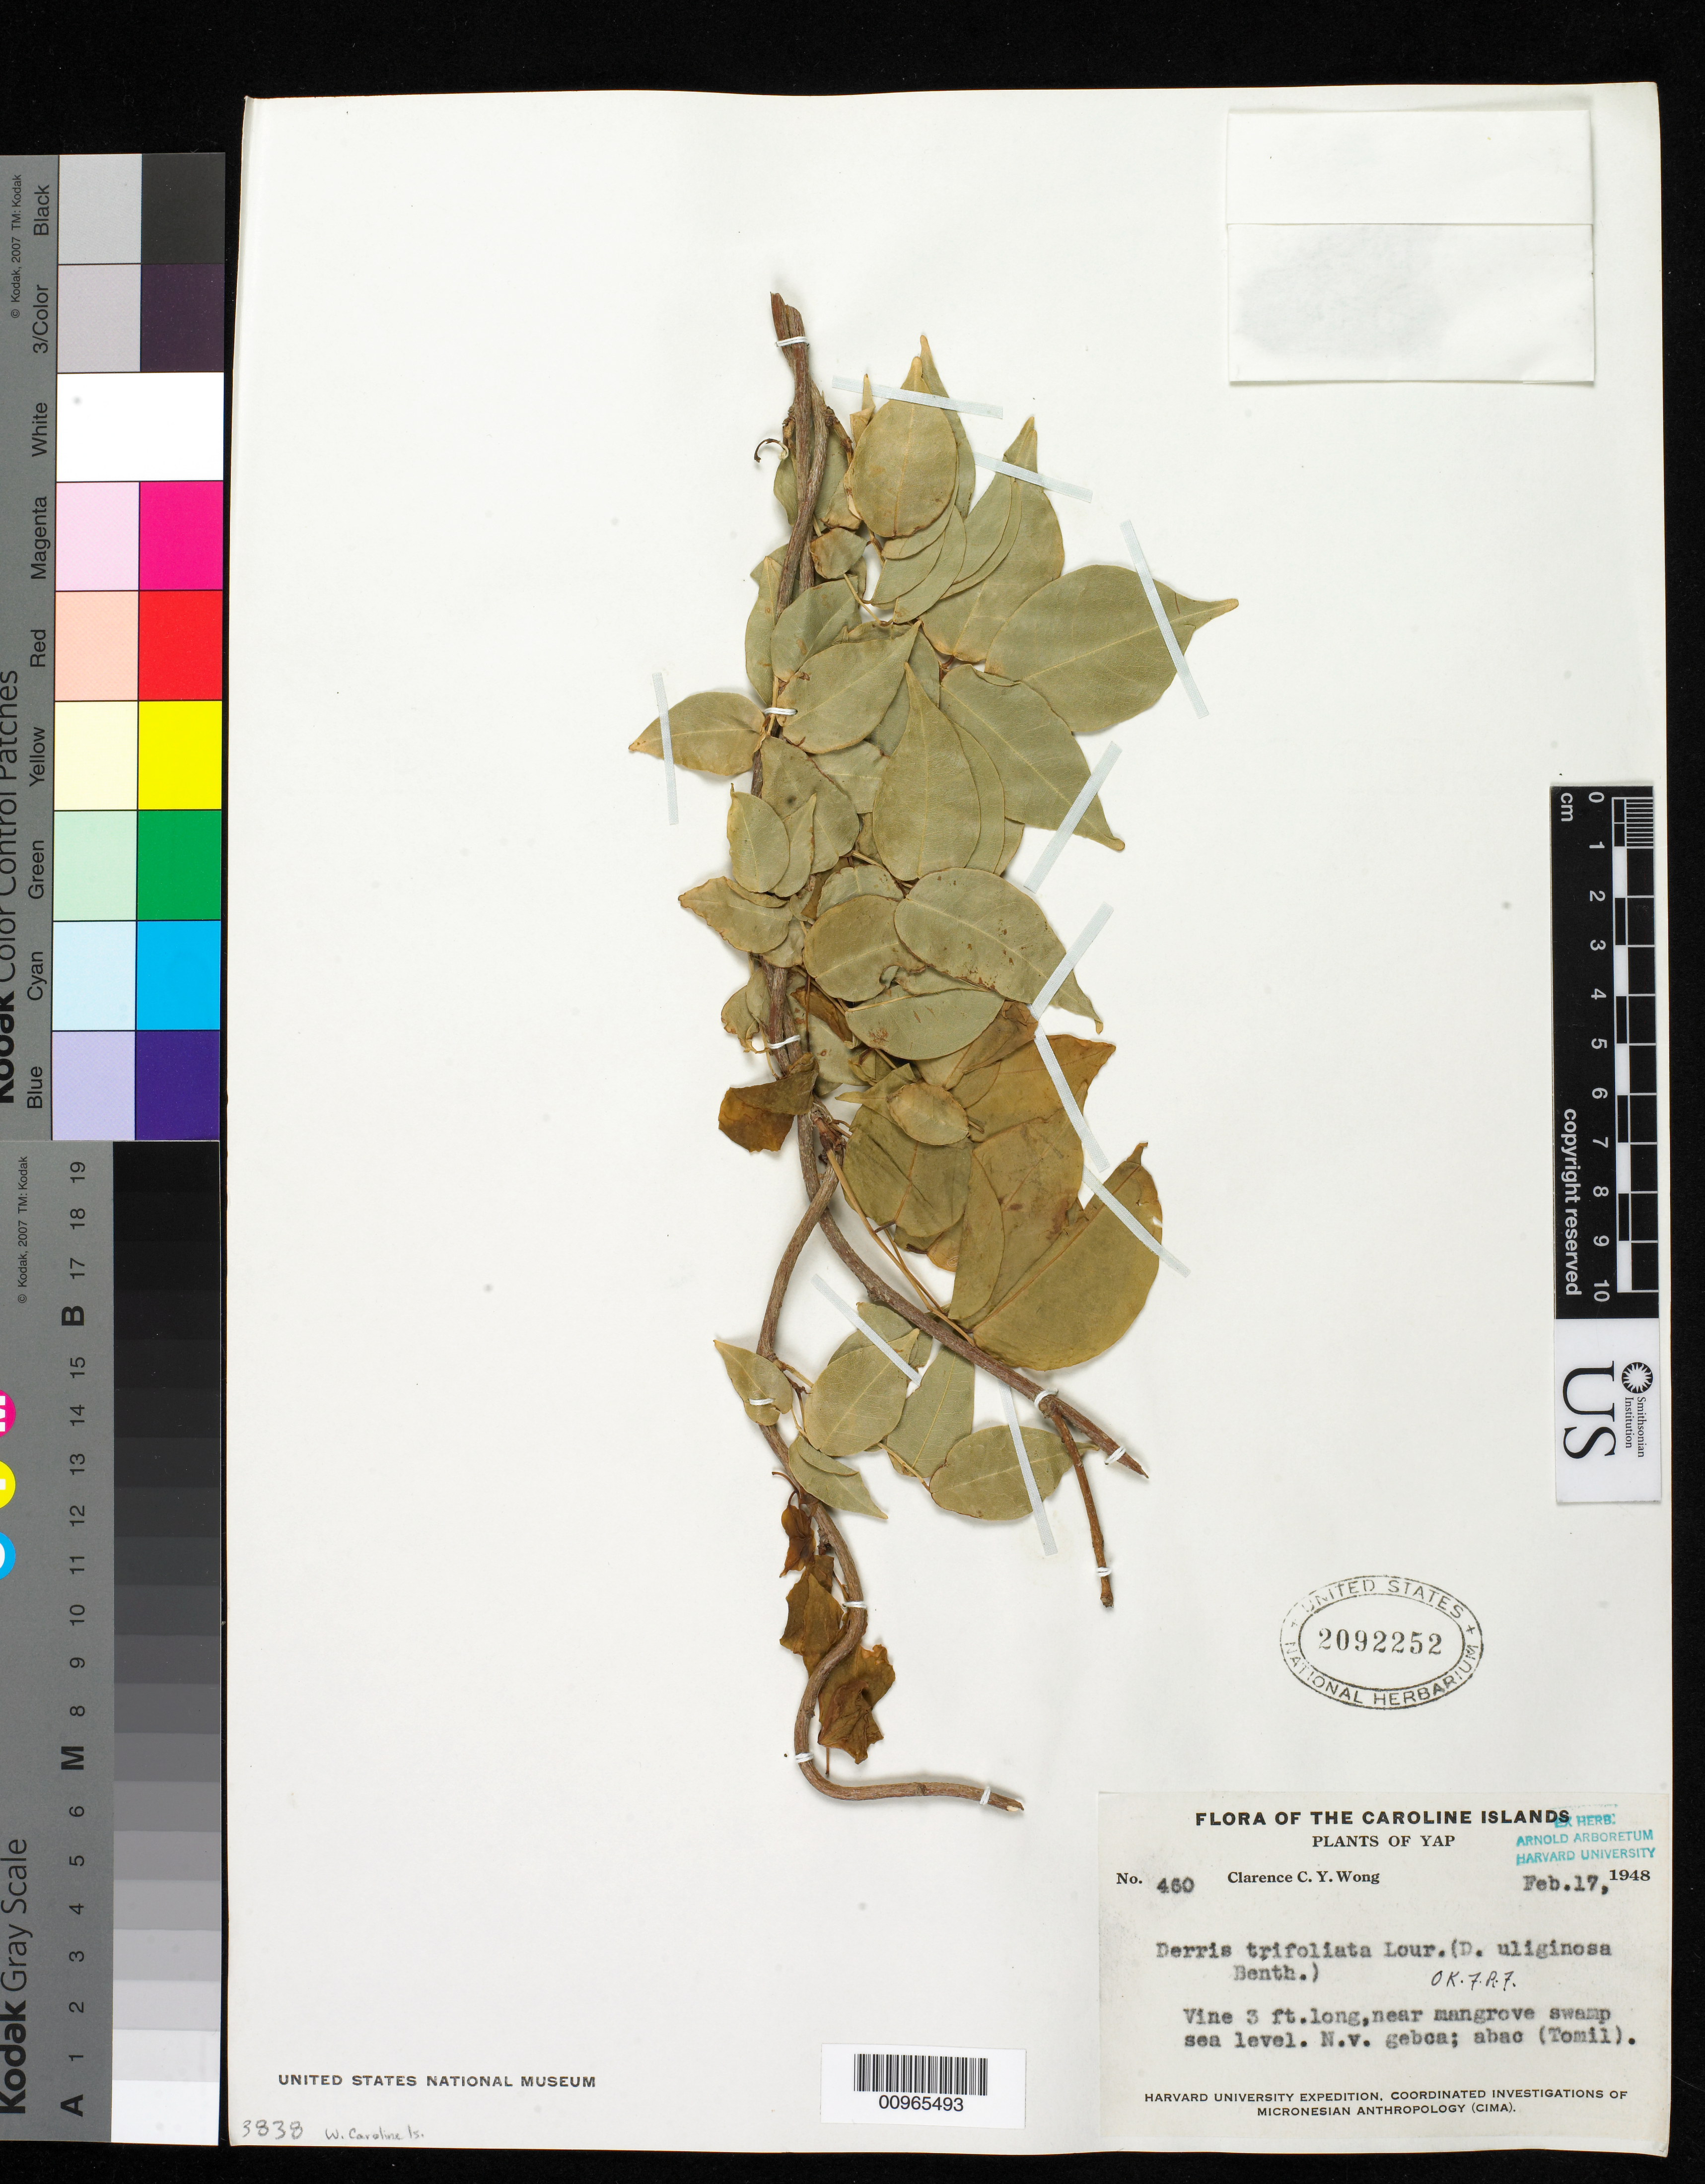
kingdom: Plantae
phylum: Tracheophyta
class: Magnoliopsida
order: Fabales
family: Fabaceae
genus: Derris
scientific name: Derris trifoliata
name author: Lour.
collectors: C. Wong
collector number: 460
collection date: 1948-02-17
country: Micronesia, Federated States of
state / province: Yap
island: Yap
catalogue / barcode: US 2092252